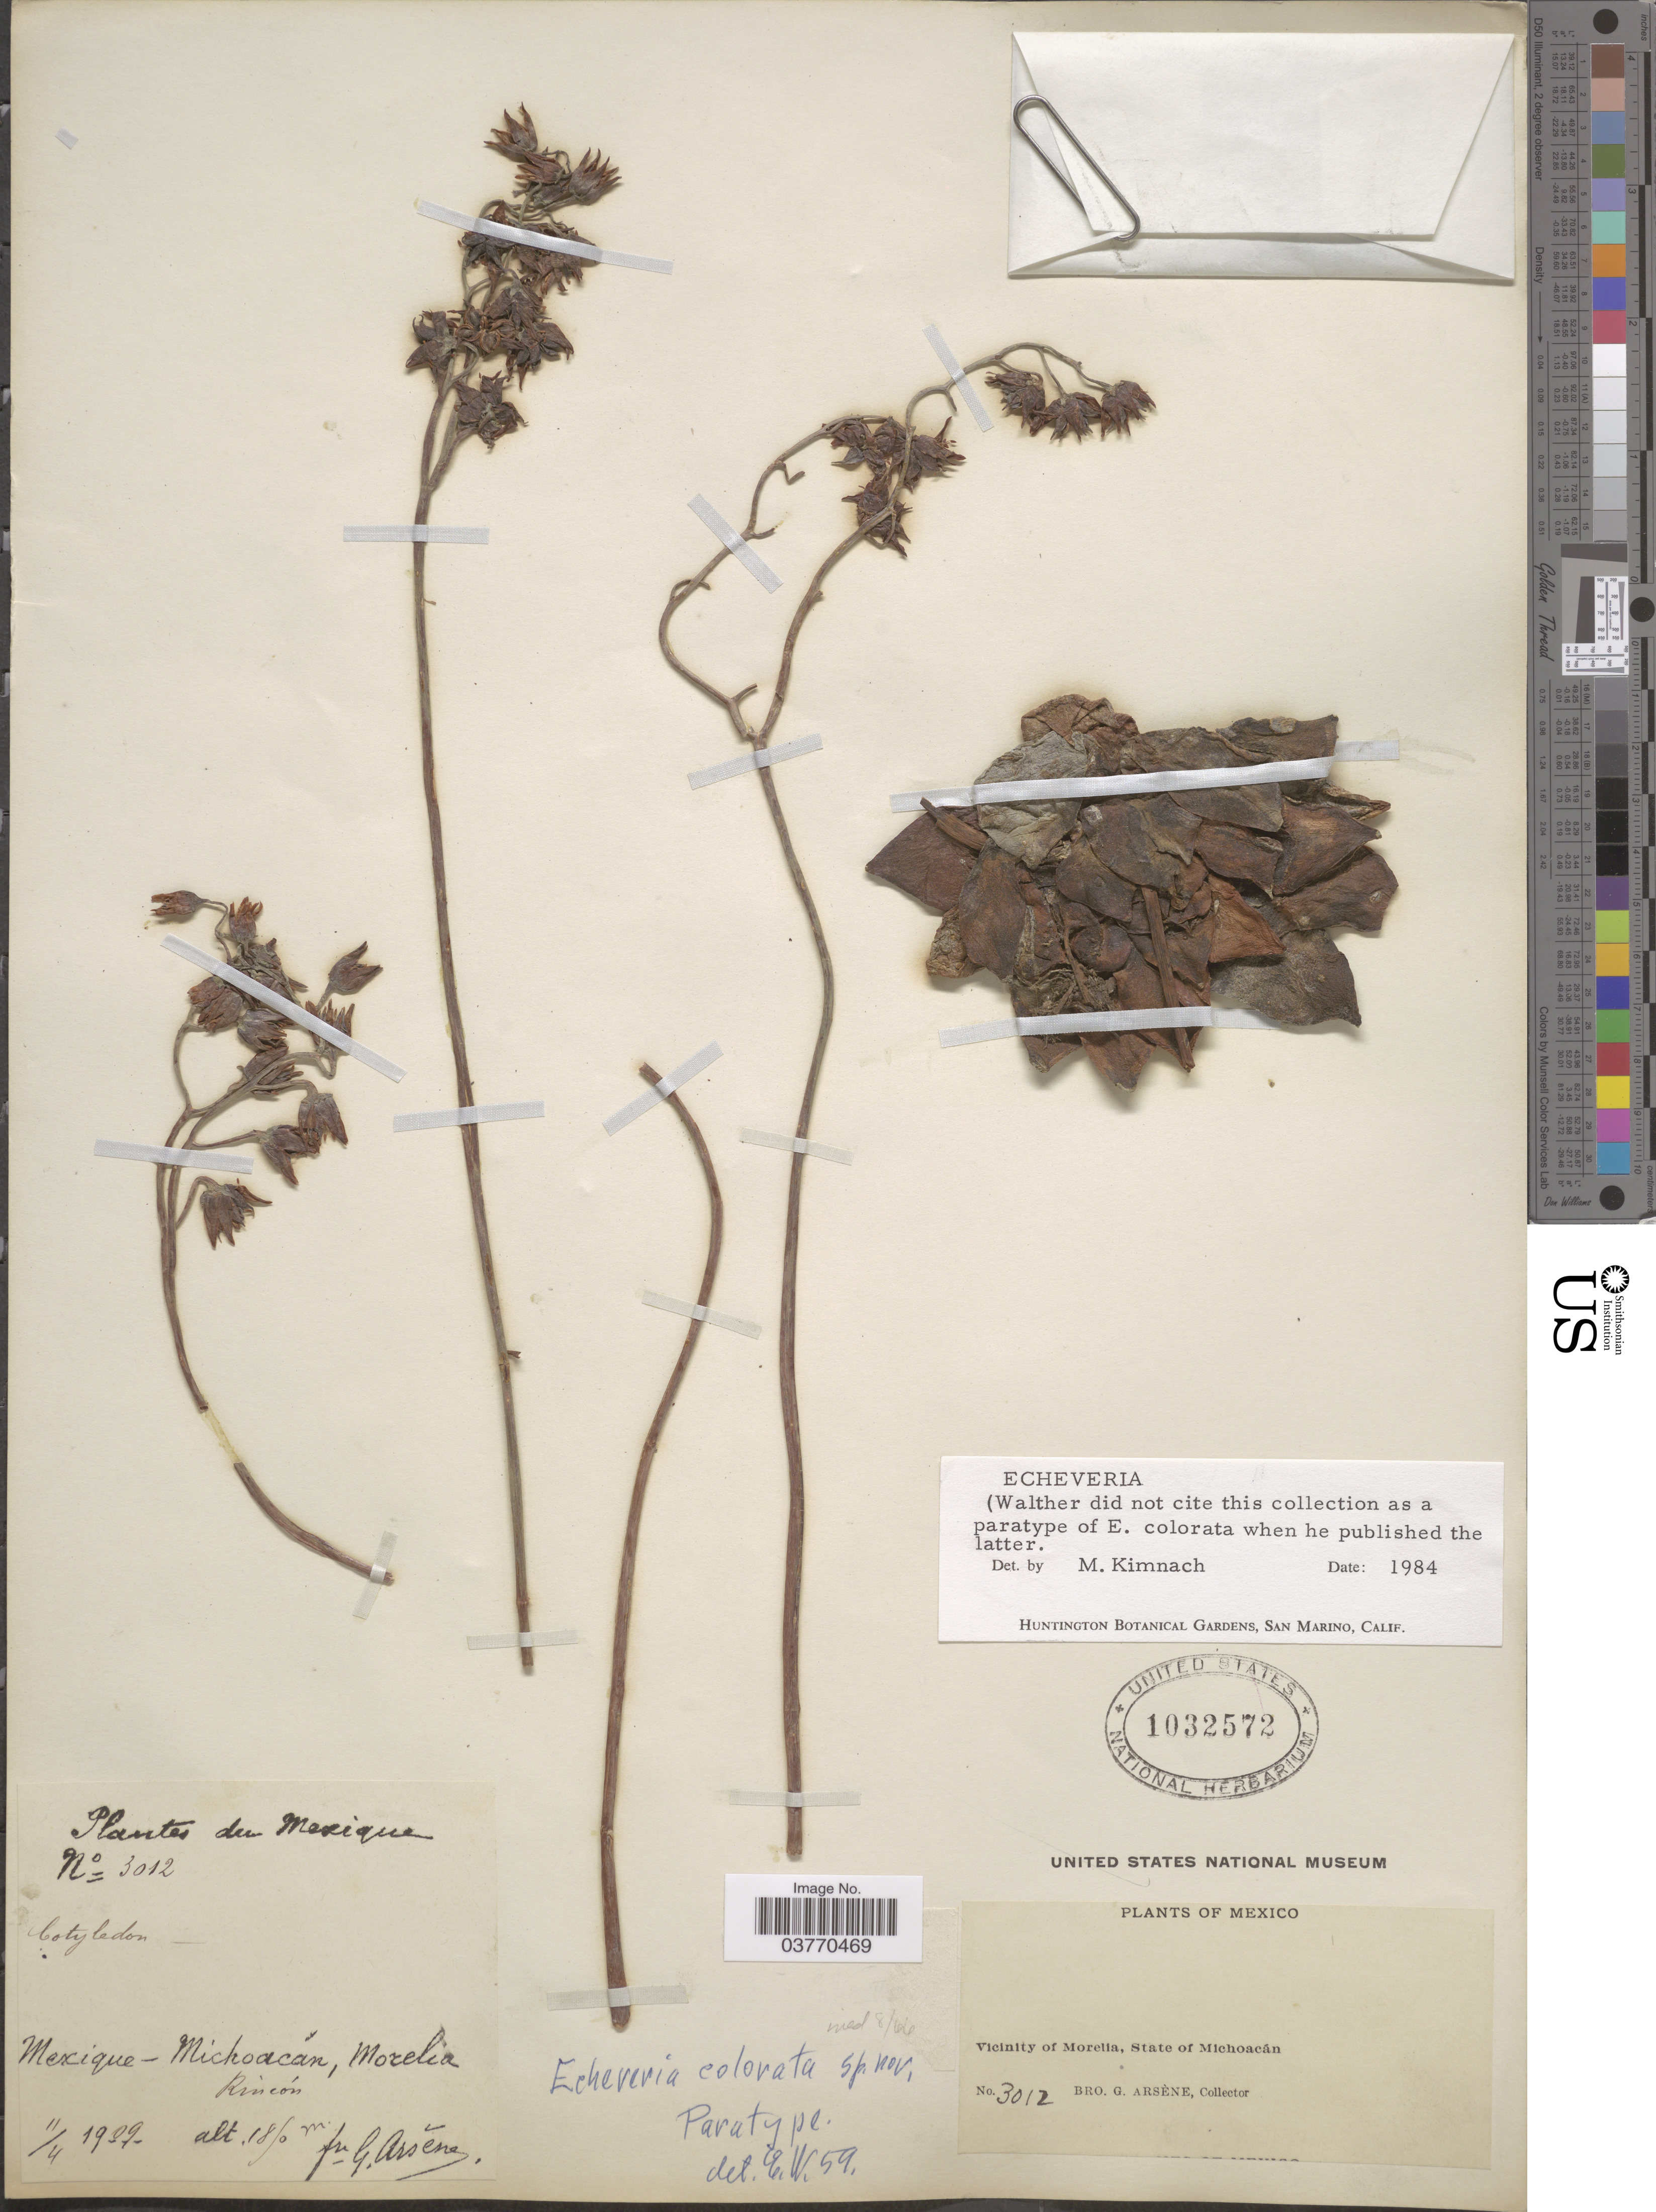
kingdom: Plantae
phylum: Tracheophyta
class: Magnoliopsida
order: Saxifragales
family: Crassulaceae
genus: Echeveria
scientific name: Echeveria sp.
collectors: Bro. G. Arsène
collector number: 3012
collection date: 1909-04-11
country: Mexico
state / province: Michoacán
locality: Morelia. Rincón. Vicinity of Morelia.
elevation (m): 1850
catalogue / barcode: US 1032572